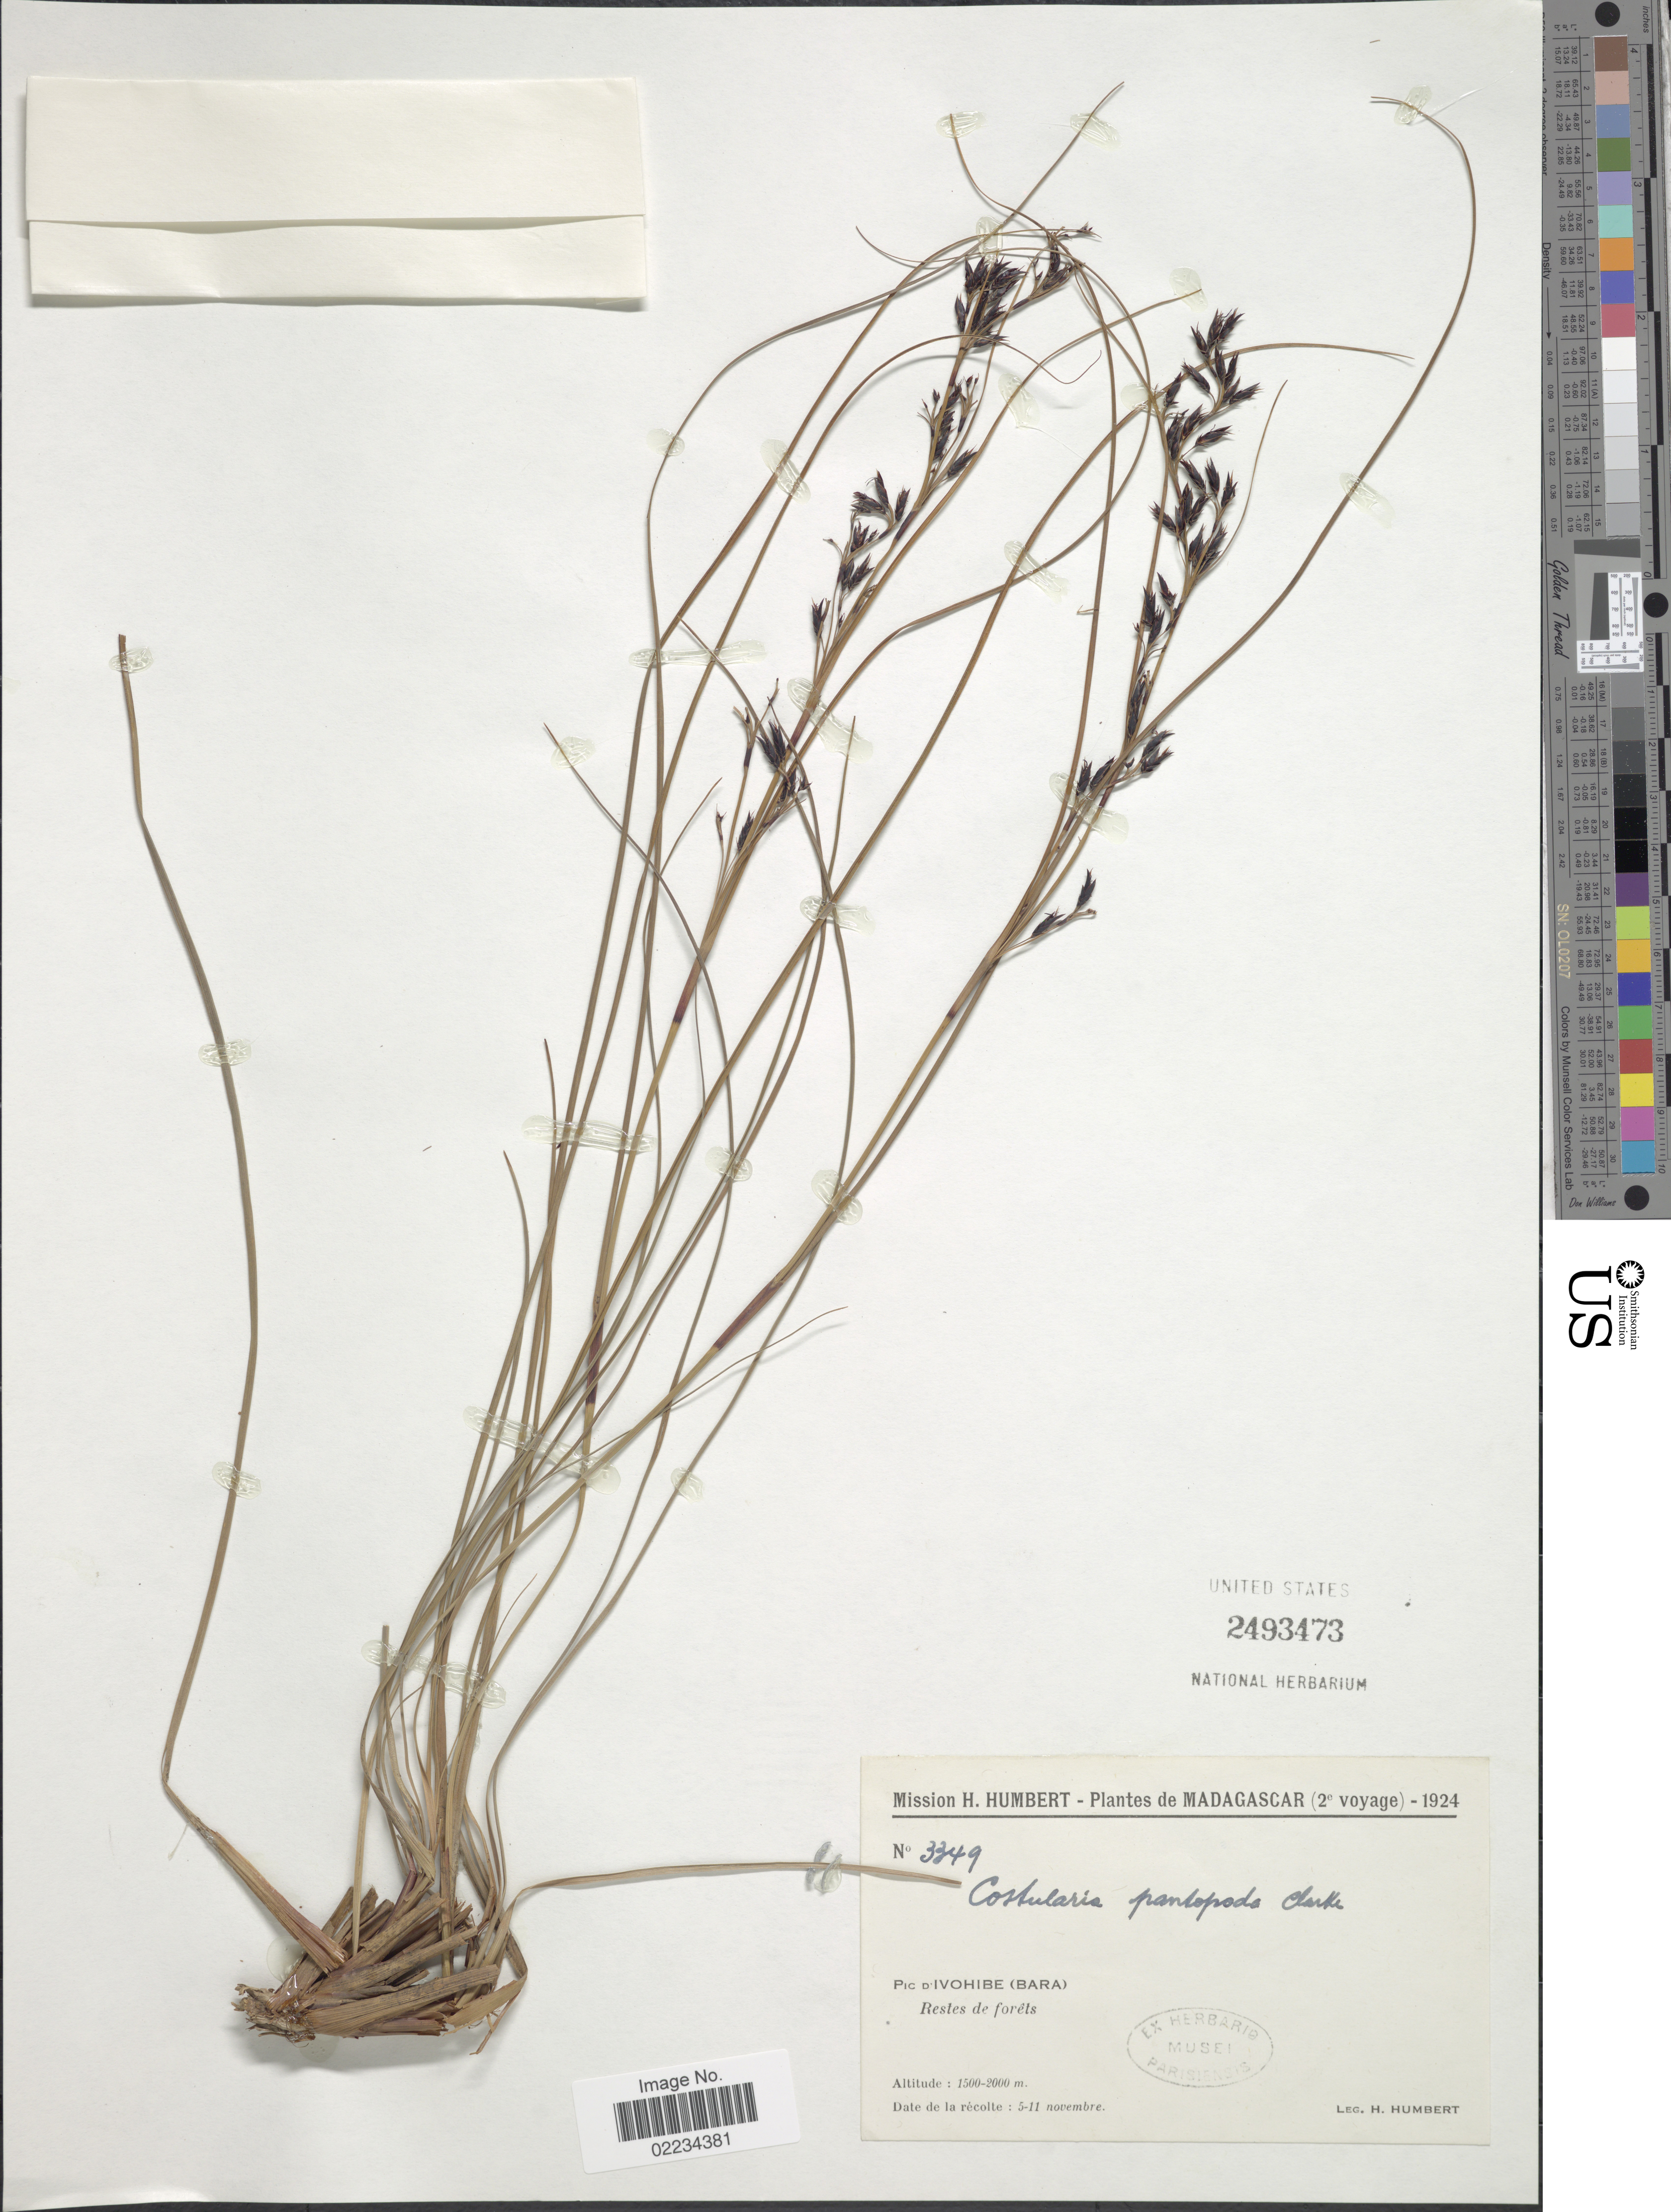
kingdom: Plantae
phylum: Tracheophyta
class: Liliopsida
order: Poales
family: Cyperaceae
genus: Costularia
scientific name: Costularia pantopoda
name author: (Baker) C.B. Clarke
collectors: H. Humbert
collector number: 3349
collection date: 1924-11-05/1924-11-11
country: Madagascar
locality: Pic D'Ivohibe (Bara), Restes de forêts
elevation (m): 1500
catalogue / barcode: US 2493473